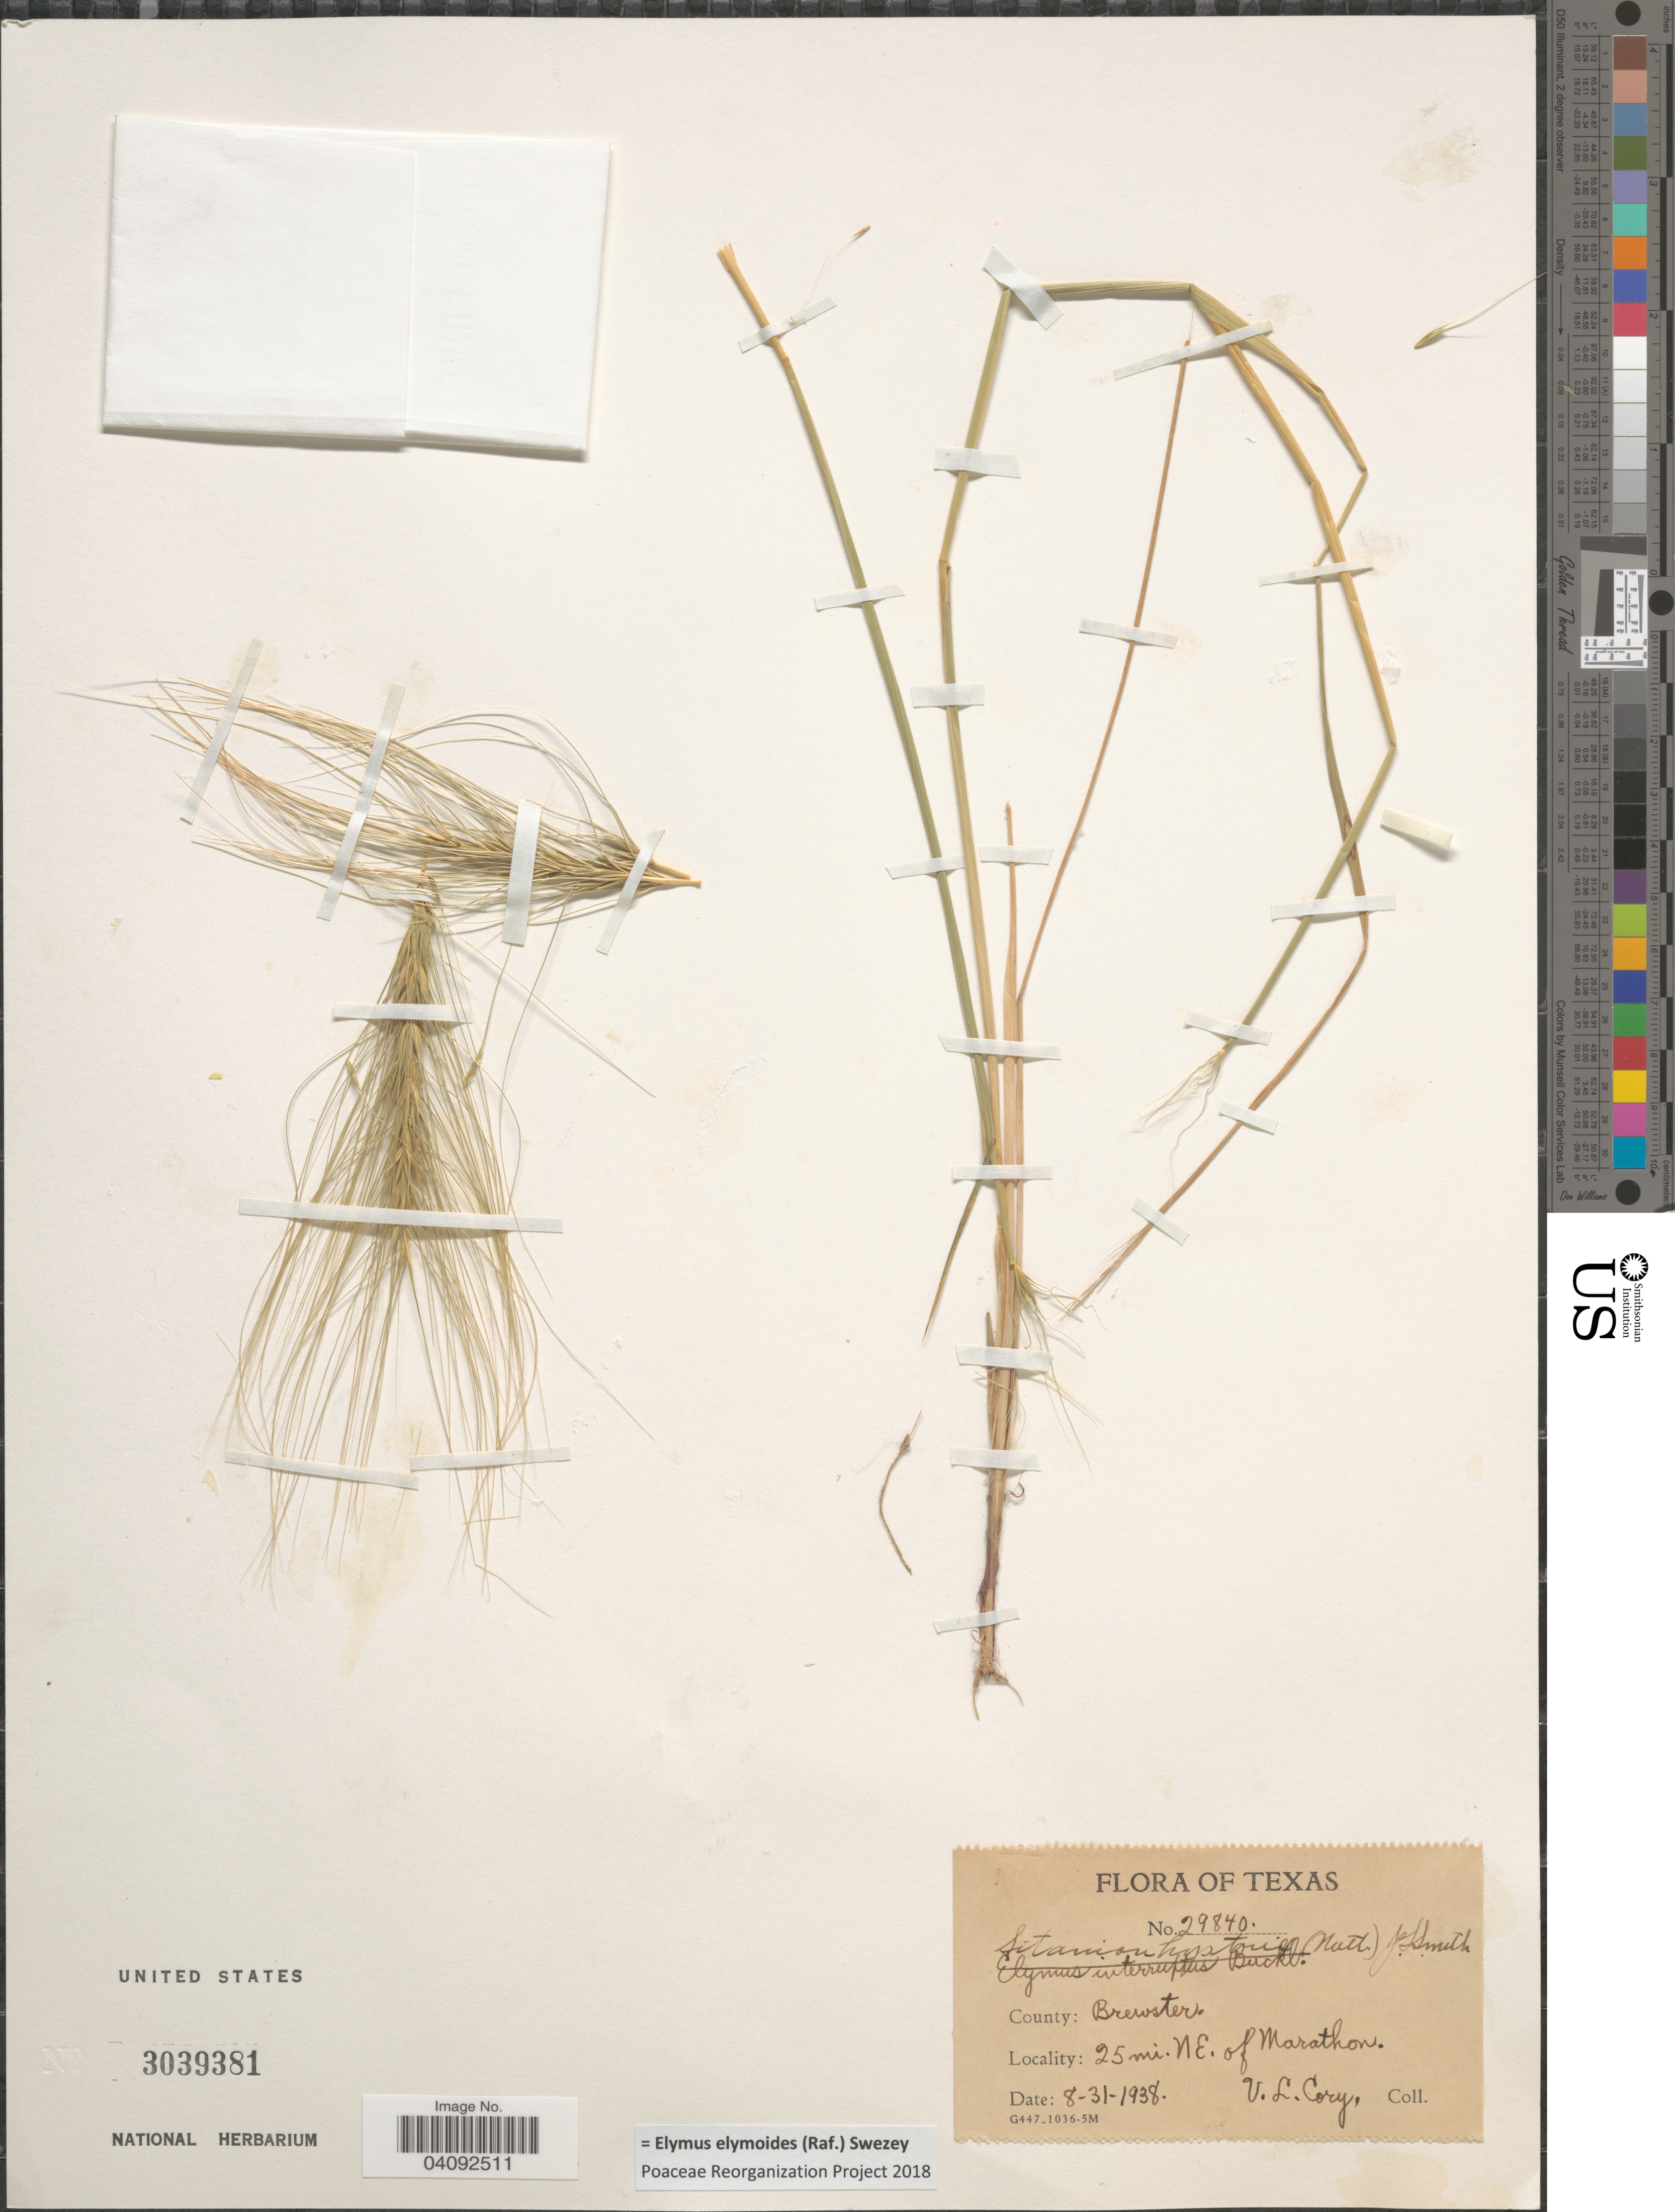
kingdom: Plantae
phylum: Tracheophyta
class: Liliopsida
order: Poales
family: Poaceae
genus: Elymus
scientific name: Elymus elymoides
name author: (Raf.) Swezey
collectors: V. Cory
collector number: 29840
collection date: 1938-08-31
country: United States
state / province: Texas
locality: County: Brewster. 25 mi. NE. of Marathon.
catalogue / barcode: US 3039381